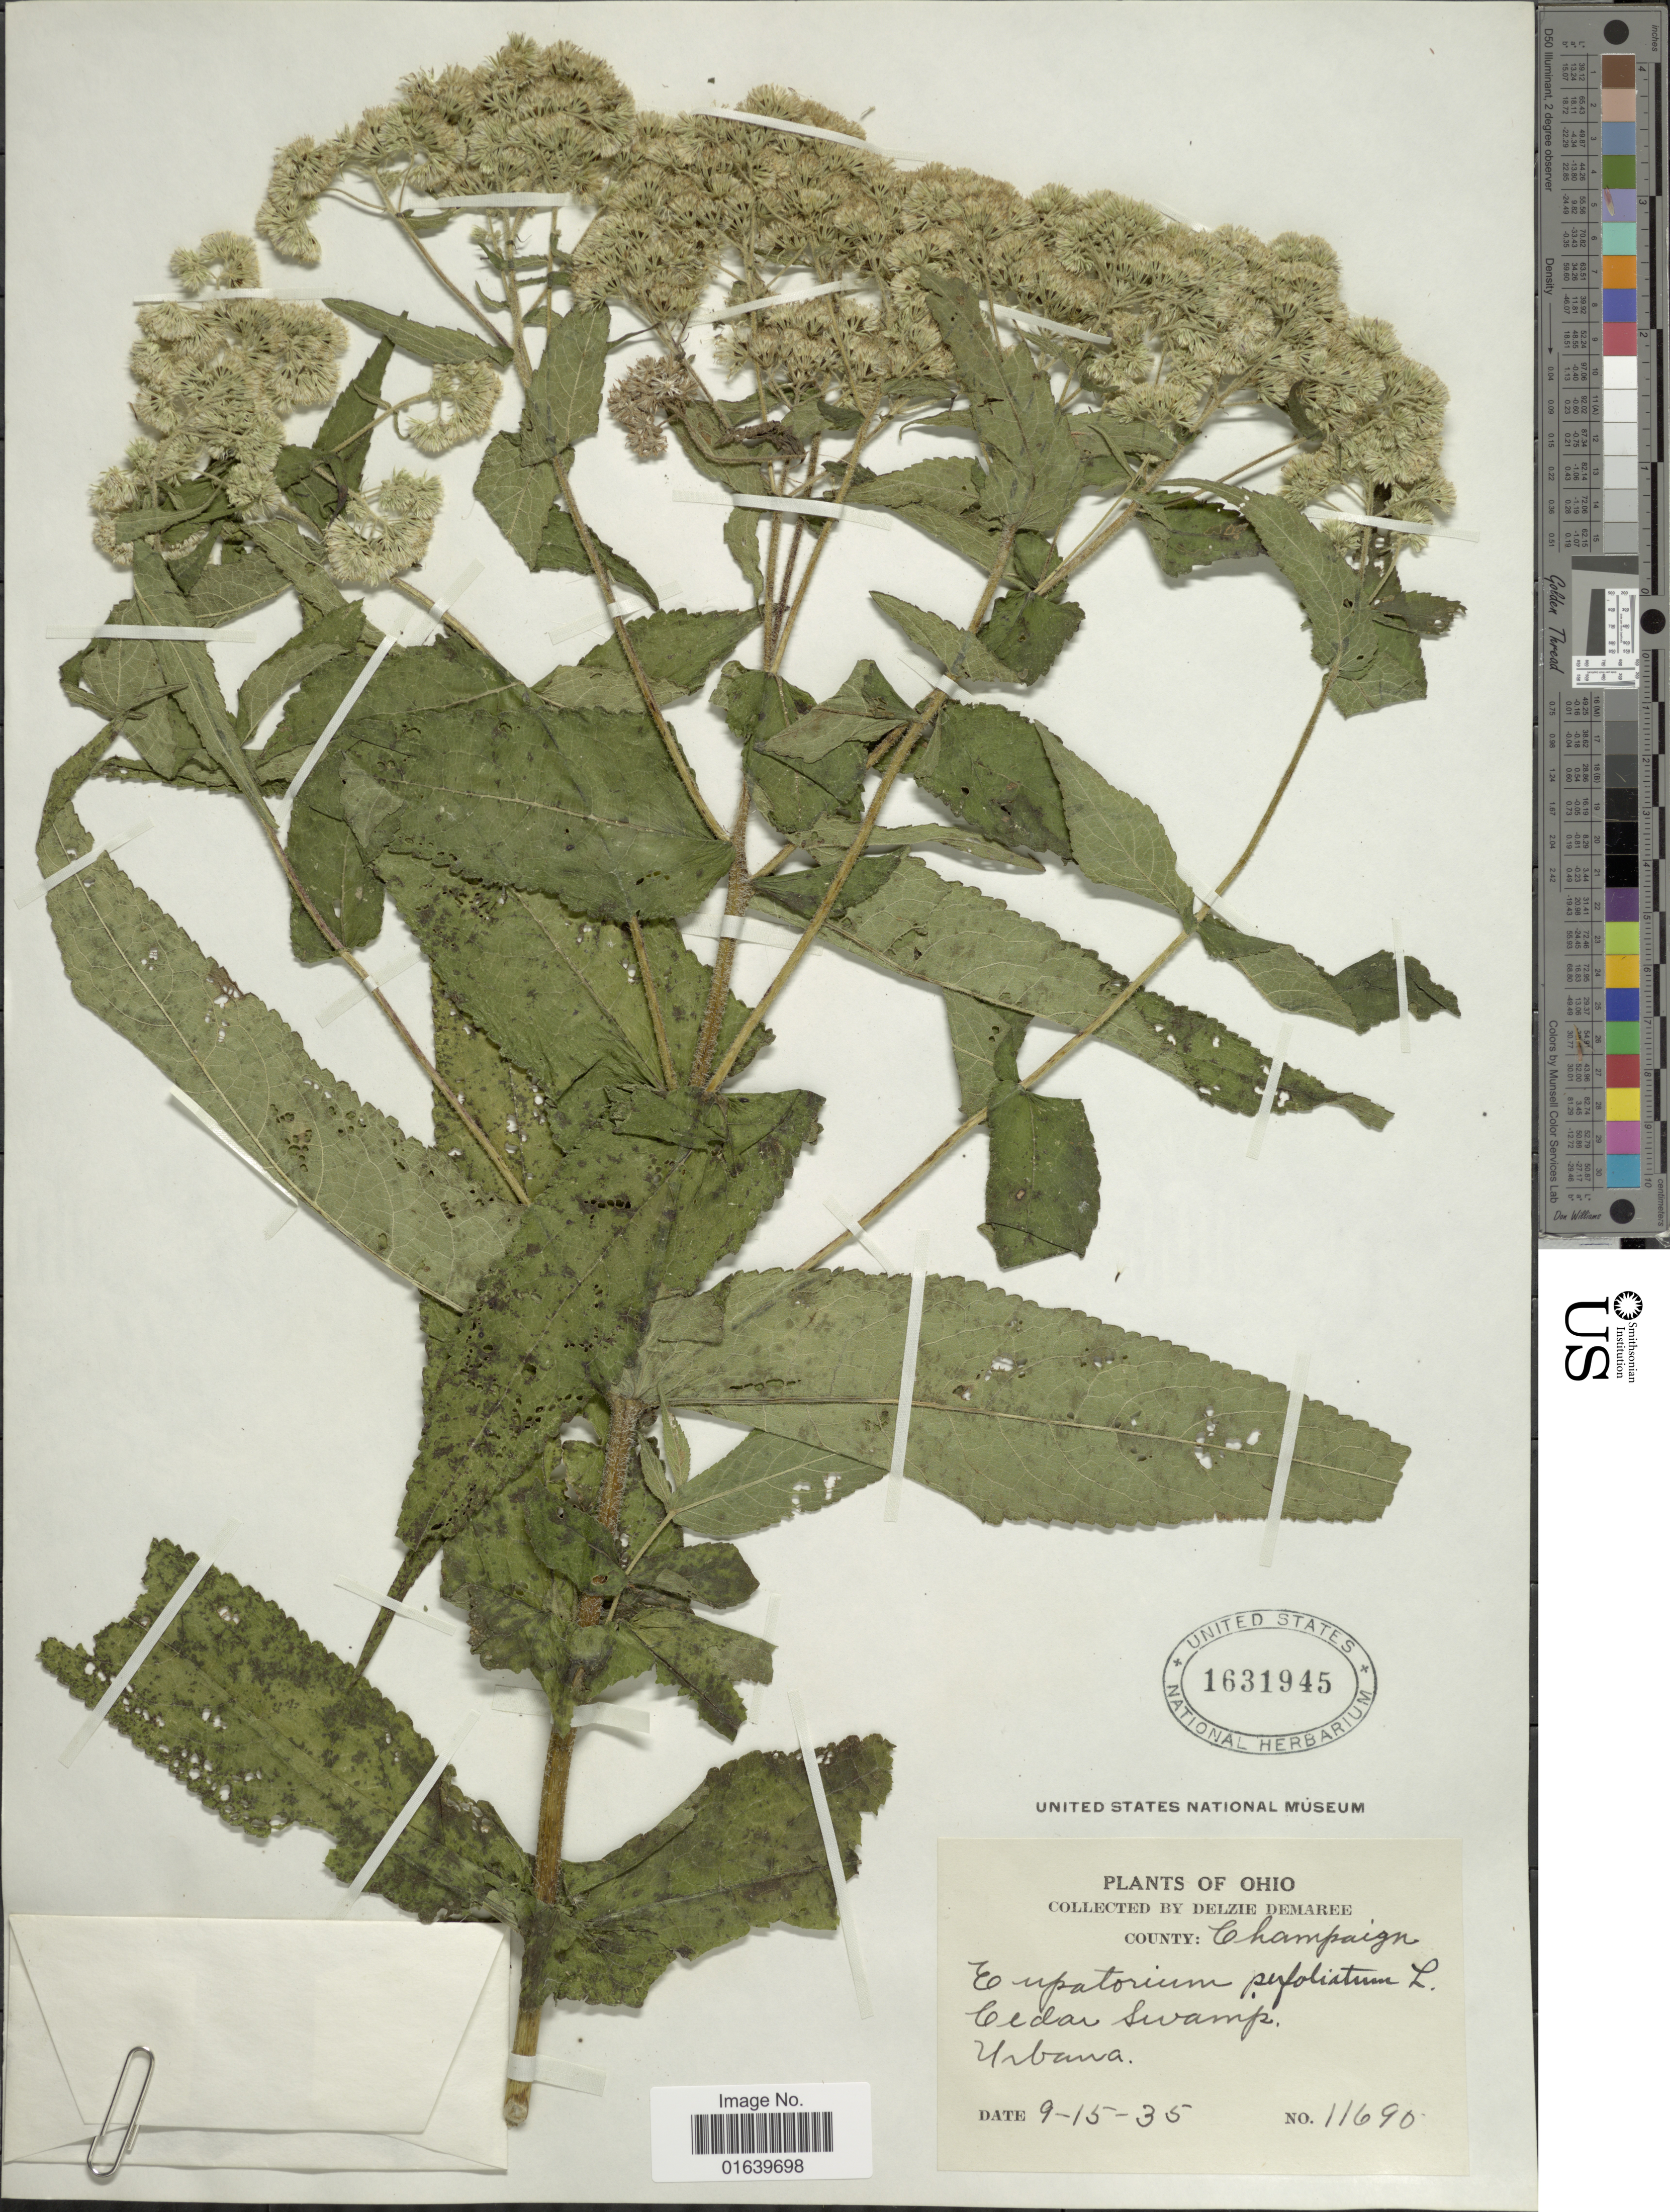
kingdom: Plantae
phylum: Tracheophyta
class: Magnoliopsida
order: Asterales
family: Asteraceae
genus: Eupatorium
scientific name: Eupatorium perfoliatum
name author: L.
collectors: D. Demaree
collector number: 11690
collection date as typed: Transcribed d/m/y: 15/9/35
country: United States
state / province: Ohio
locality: County: Champaign, Cedar Swamp, Urbana.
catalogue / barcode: US 1631945